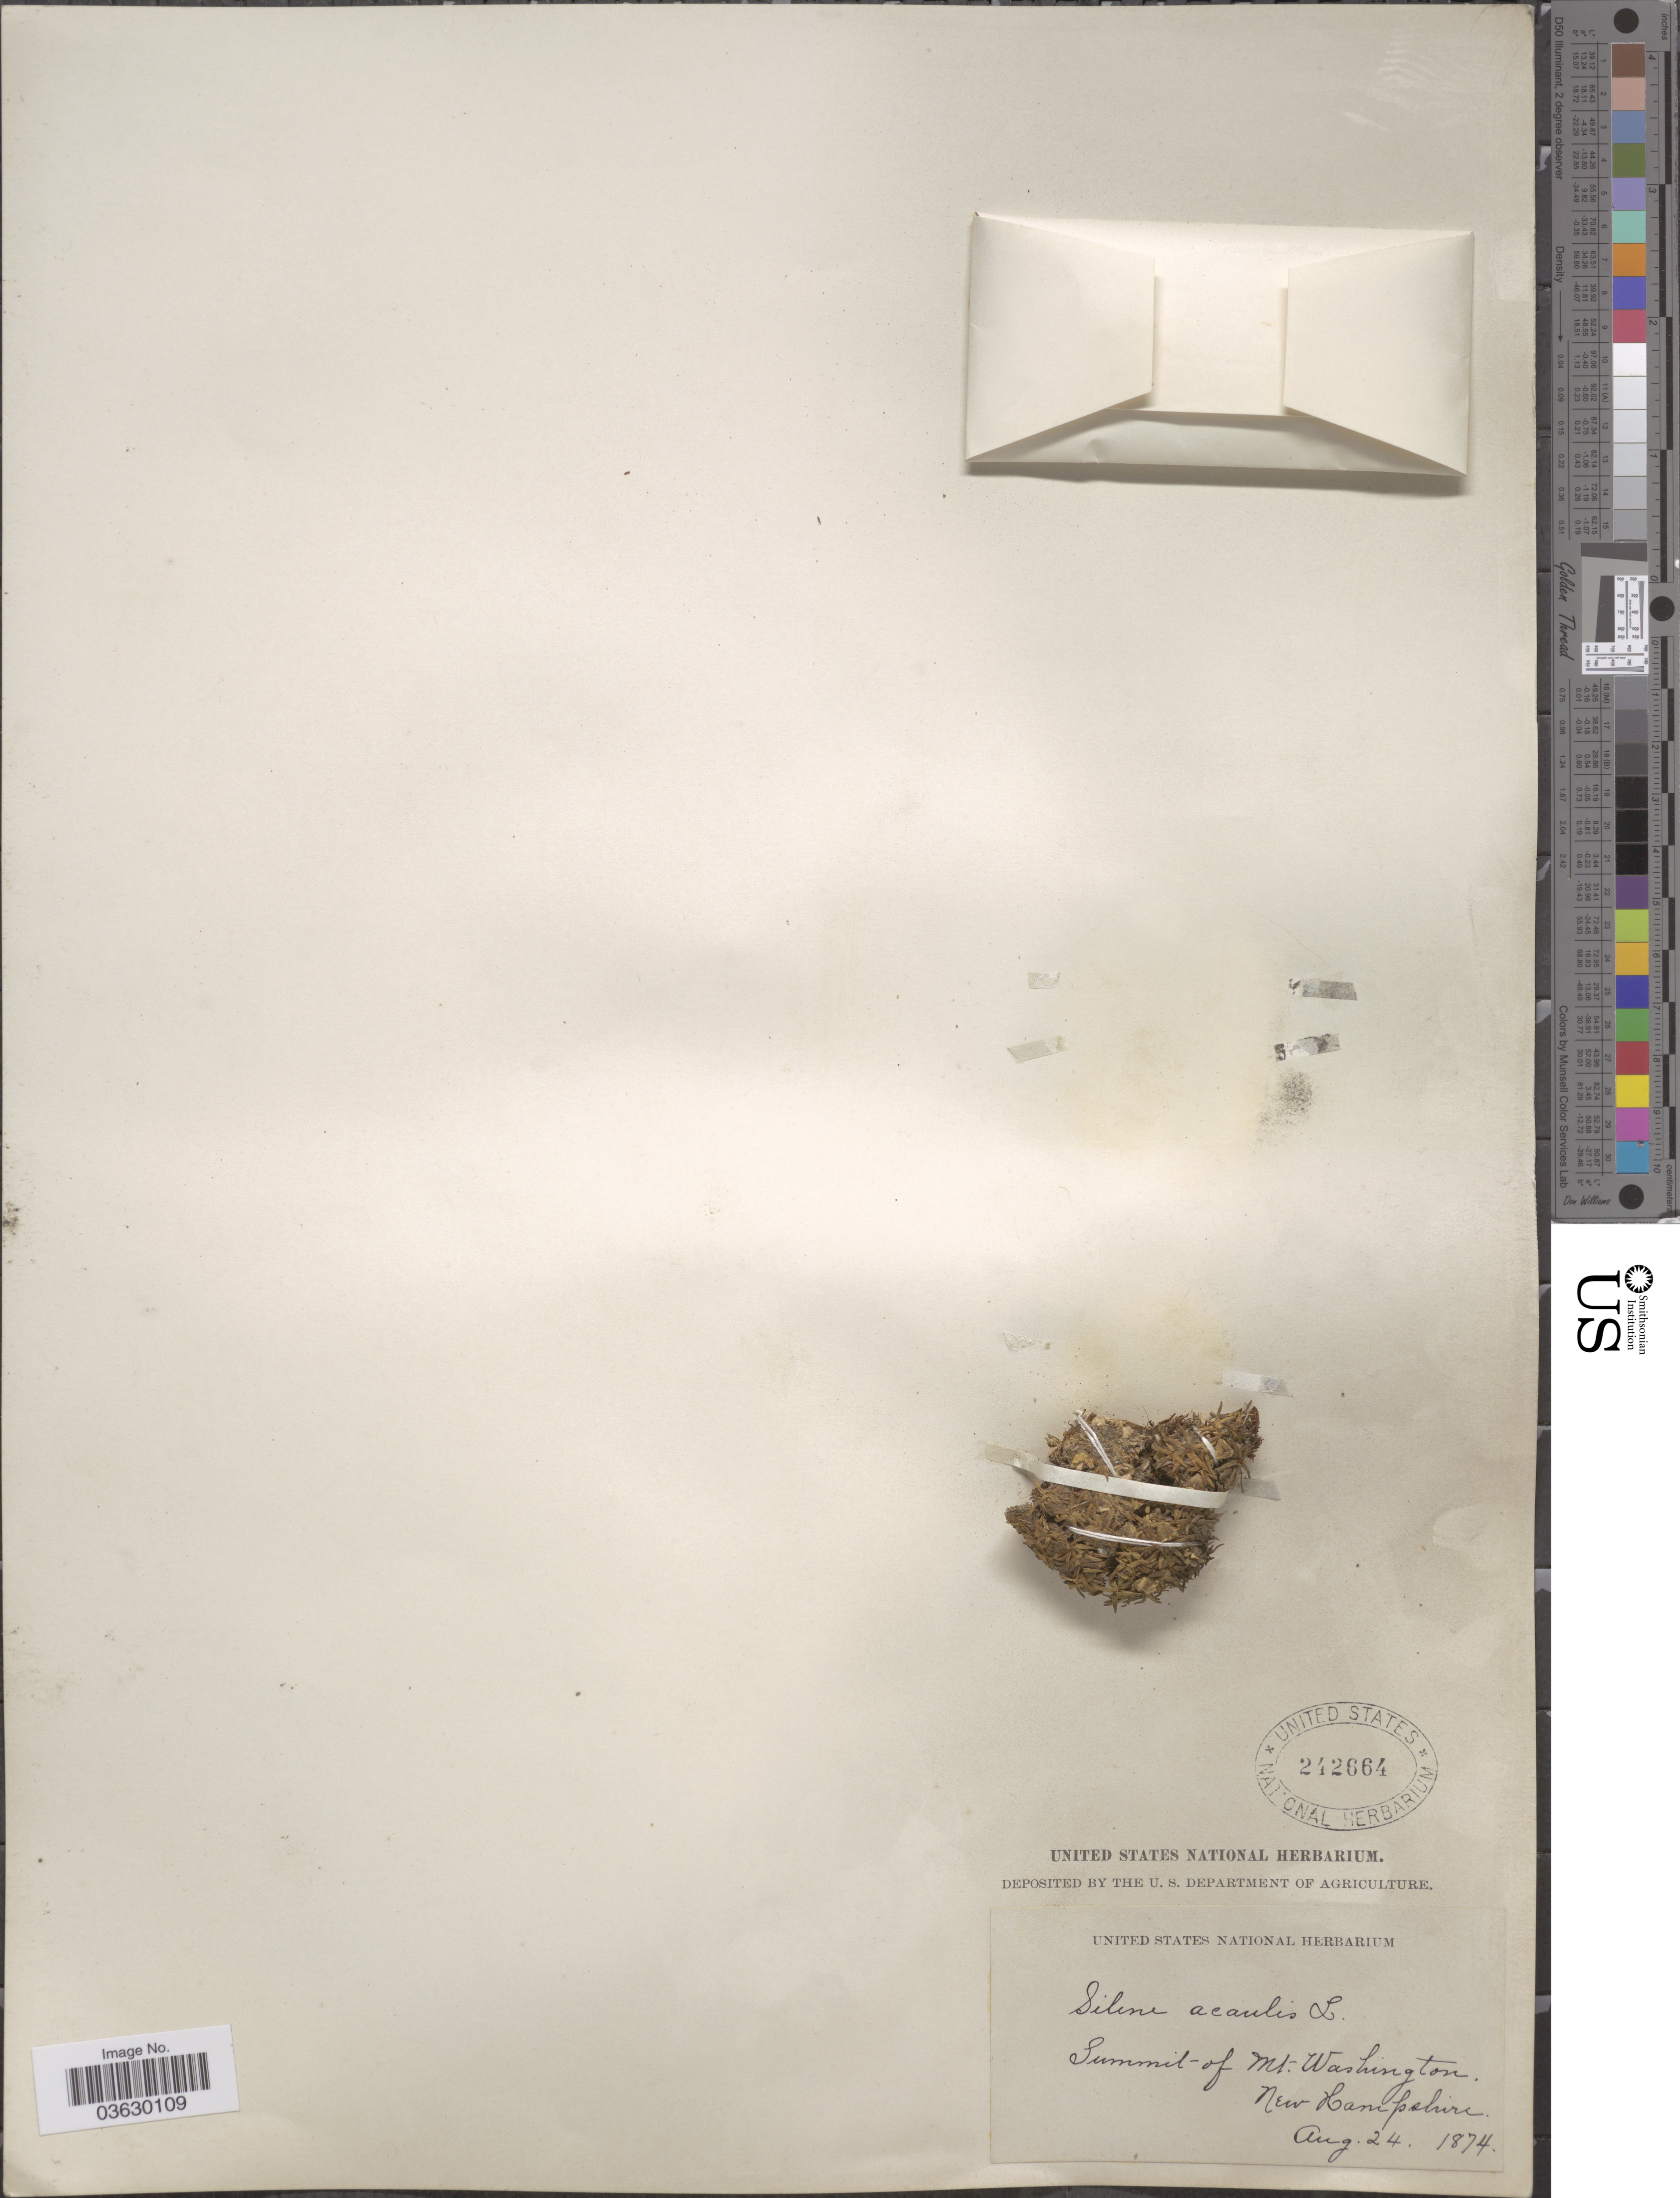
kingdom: Plantae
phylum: Tracheophyta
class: Magnoliopsida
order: Caryophyllales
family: Caryophyllaceae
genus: Silene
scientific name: Silene acaulis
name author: (L.) Jacq.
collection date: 1874-08-24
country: United States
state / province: New Hampshire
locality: Summit of Mt. Washington.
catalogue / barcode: US 242664